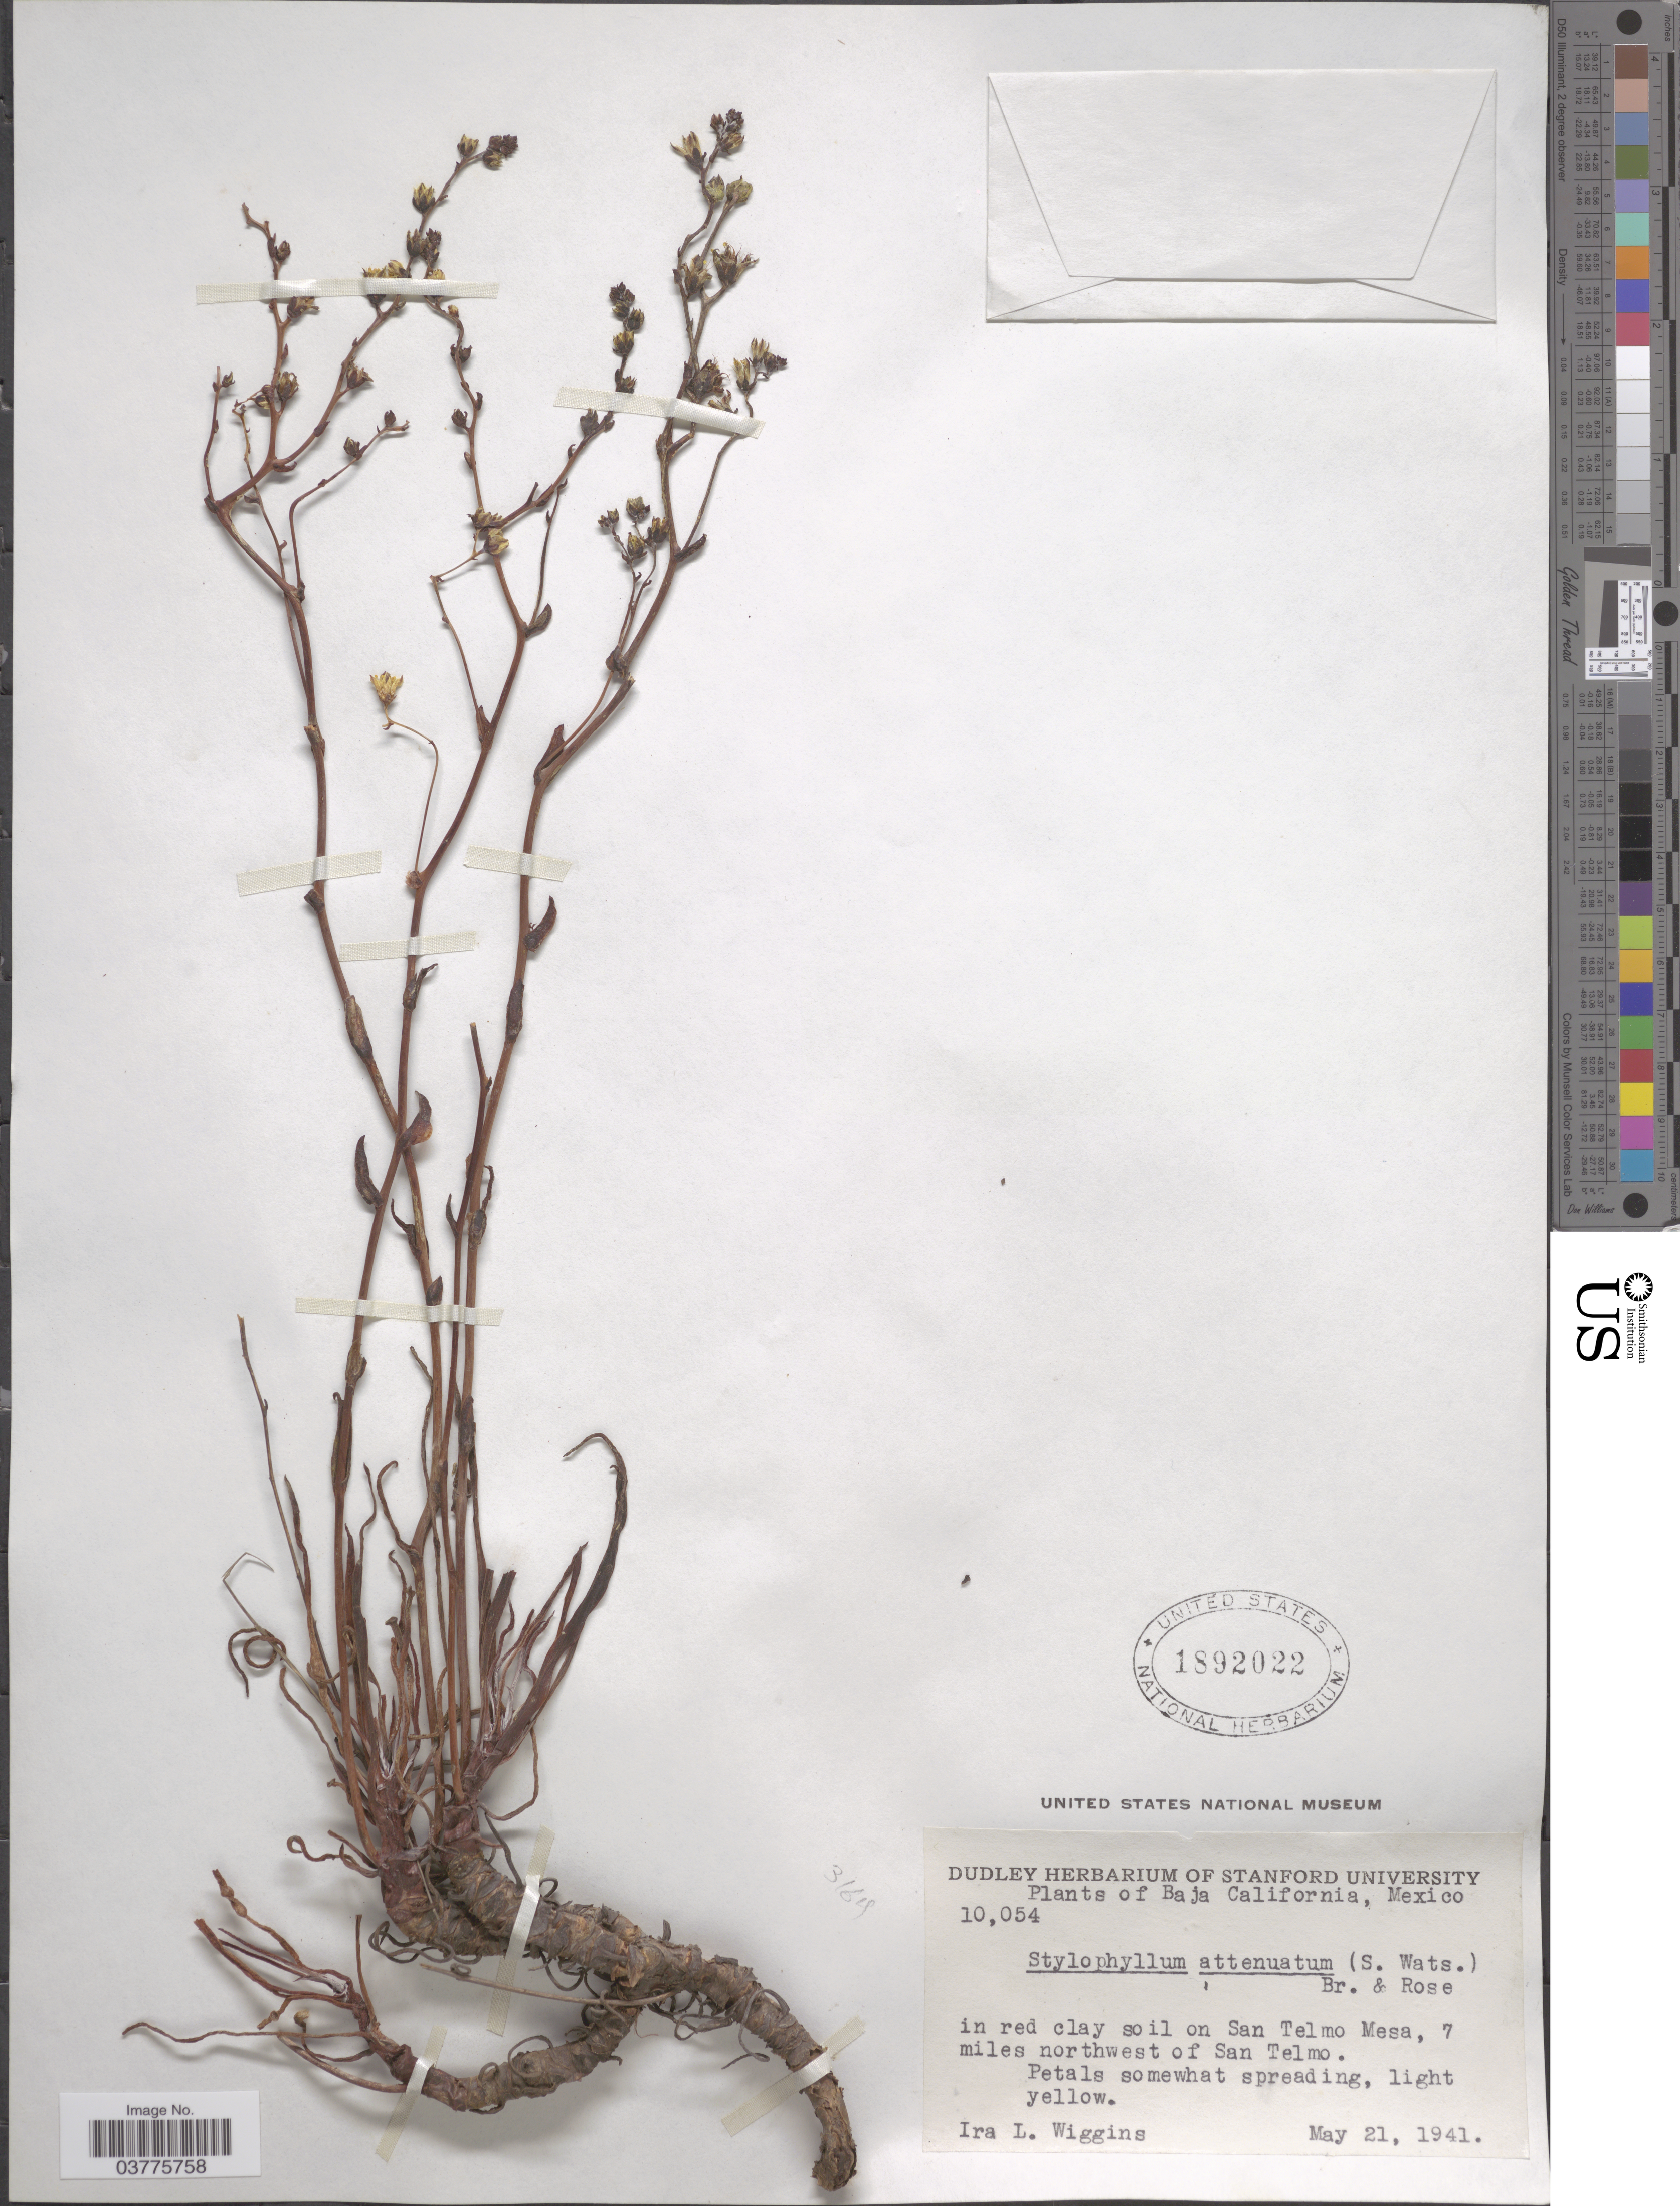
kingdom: Plantae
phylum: Tracheophyta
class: Magnoliopsida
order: Saxifragales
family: Crassulaceae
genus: Dudleya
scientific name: Dudleya attenuata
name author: (S. Watson) Moran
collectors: I. L. Wiggins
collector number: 10054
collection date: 1941-05-21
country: Mexico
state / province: Baja California Norte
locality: In red clay soil on San Telmo Mesa, 7 miles northwest of San Telmo.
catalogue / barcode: US 1892022